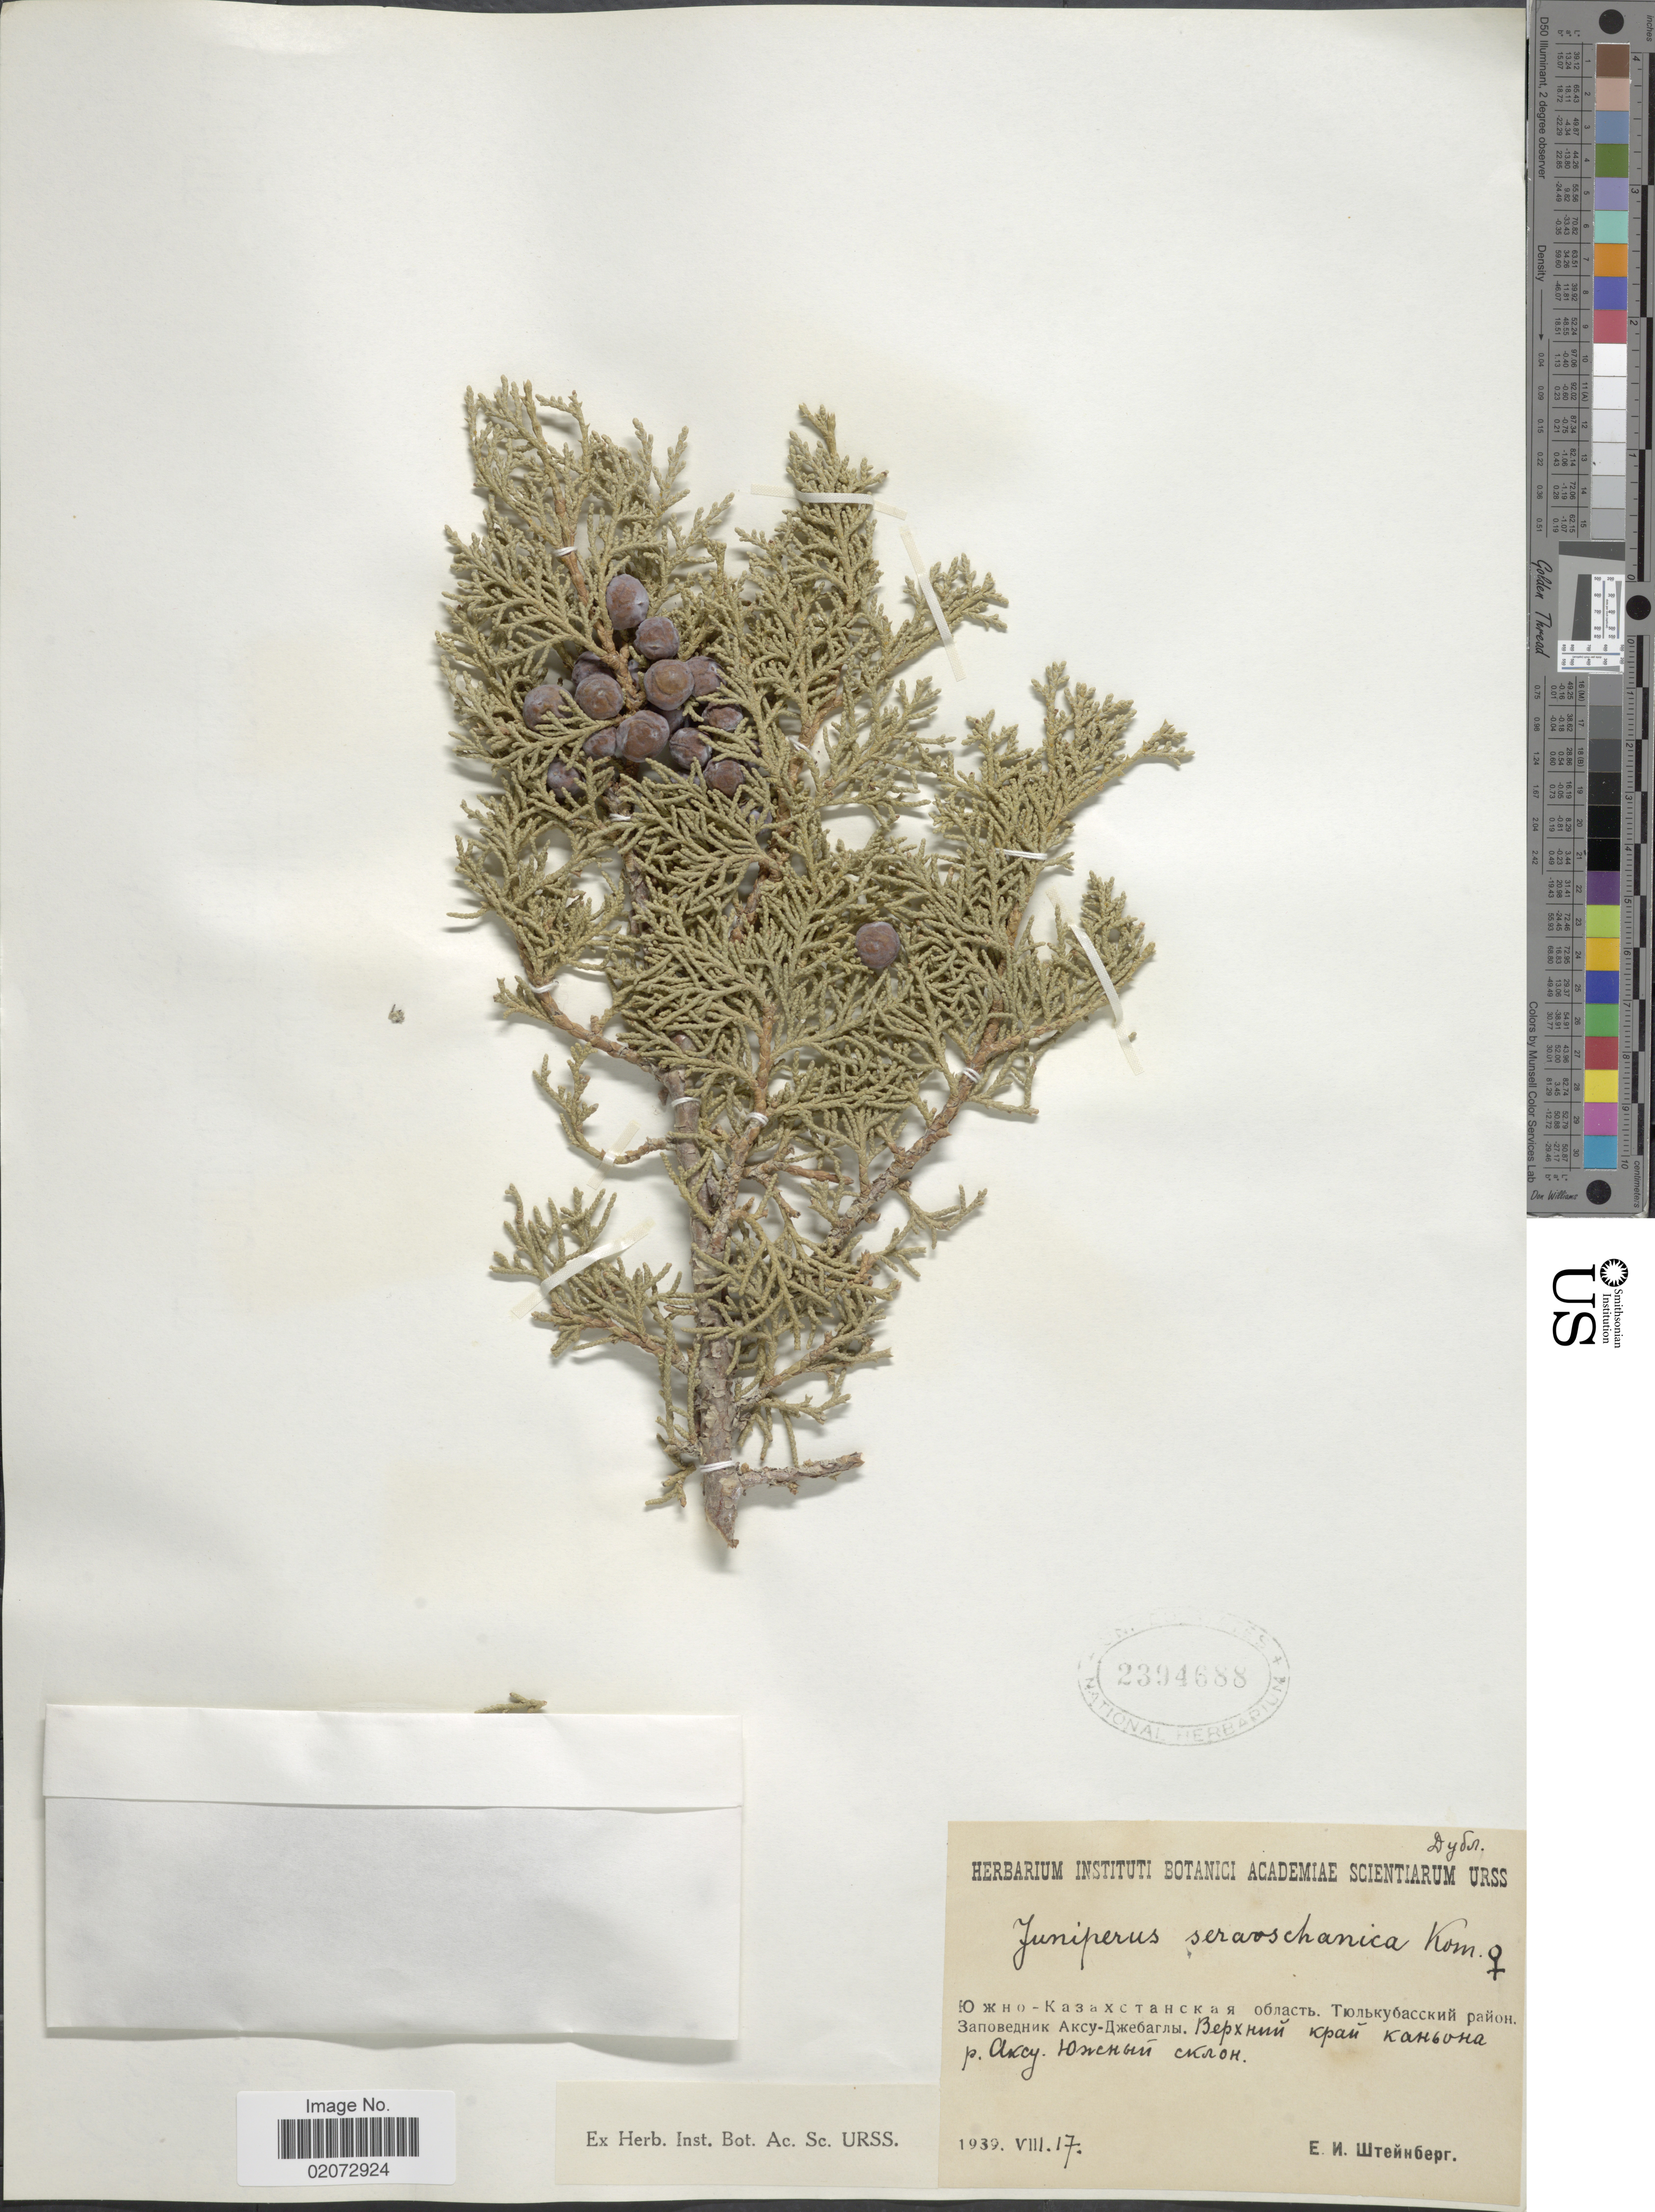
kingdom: Plantae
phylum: Tracheophyta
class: Pinopsida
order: Pinales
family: Cupressaceae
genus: Juniperus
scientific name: Juniperus seravschanica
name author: Kom.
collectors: E. Shteinberg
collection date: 1939-08-17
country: Kazakhstan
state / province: South Kazakhstan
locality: Tulkubas District, Canyon of Aksu river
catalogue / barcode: US 2394688